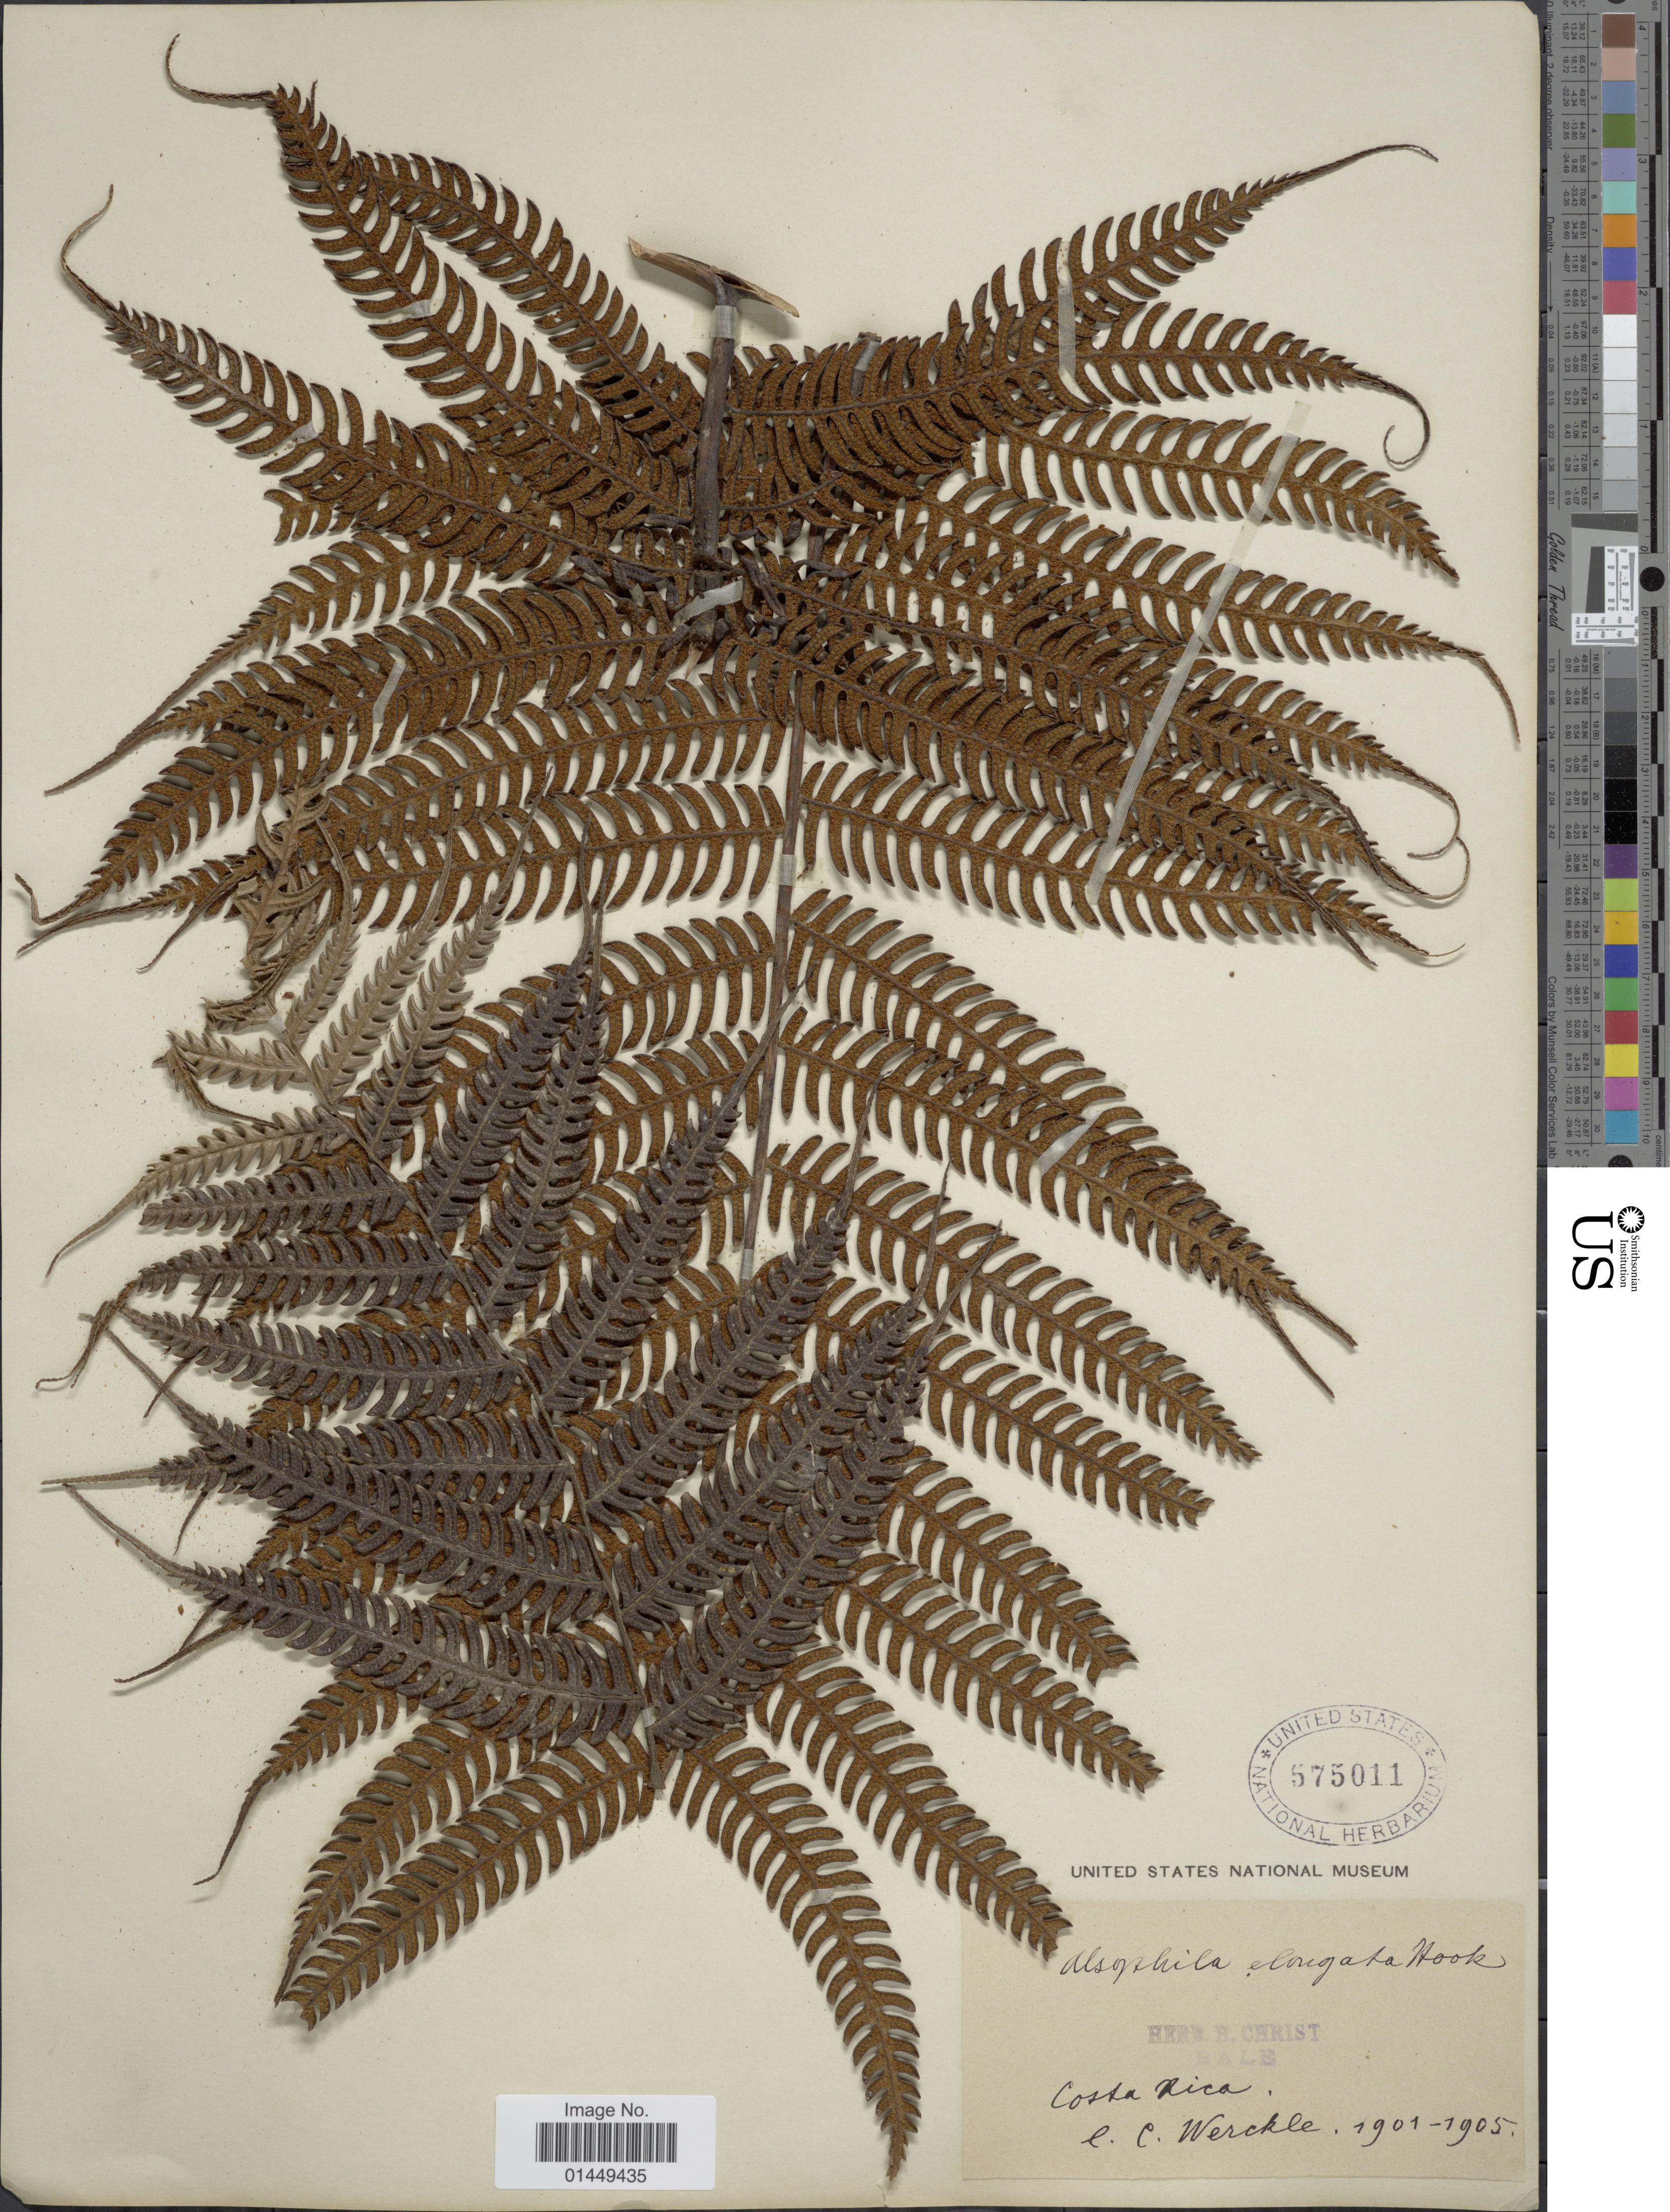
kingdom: Plantae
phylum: Tracheophyta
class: Polypodiopsida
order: Cyatheales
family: Cyatheaceae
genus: Cyathea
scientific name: Cyathea poeppigii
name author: (Hook.) Domin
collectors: C. C Wercklé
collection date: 1901/1905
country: Costa Rica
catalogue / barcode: US 575011